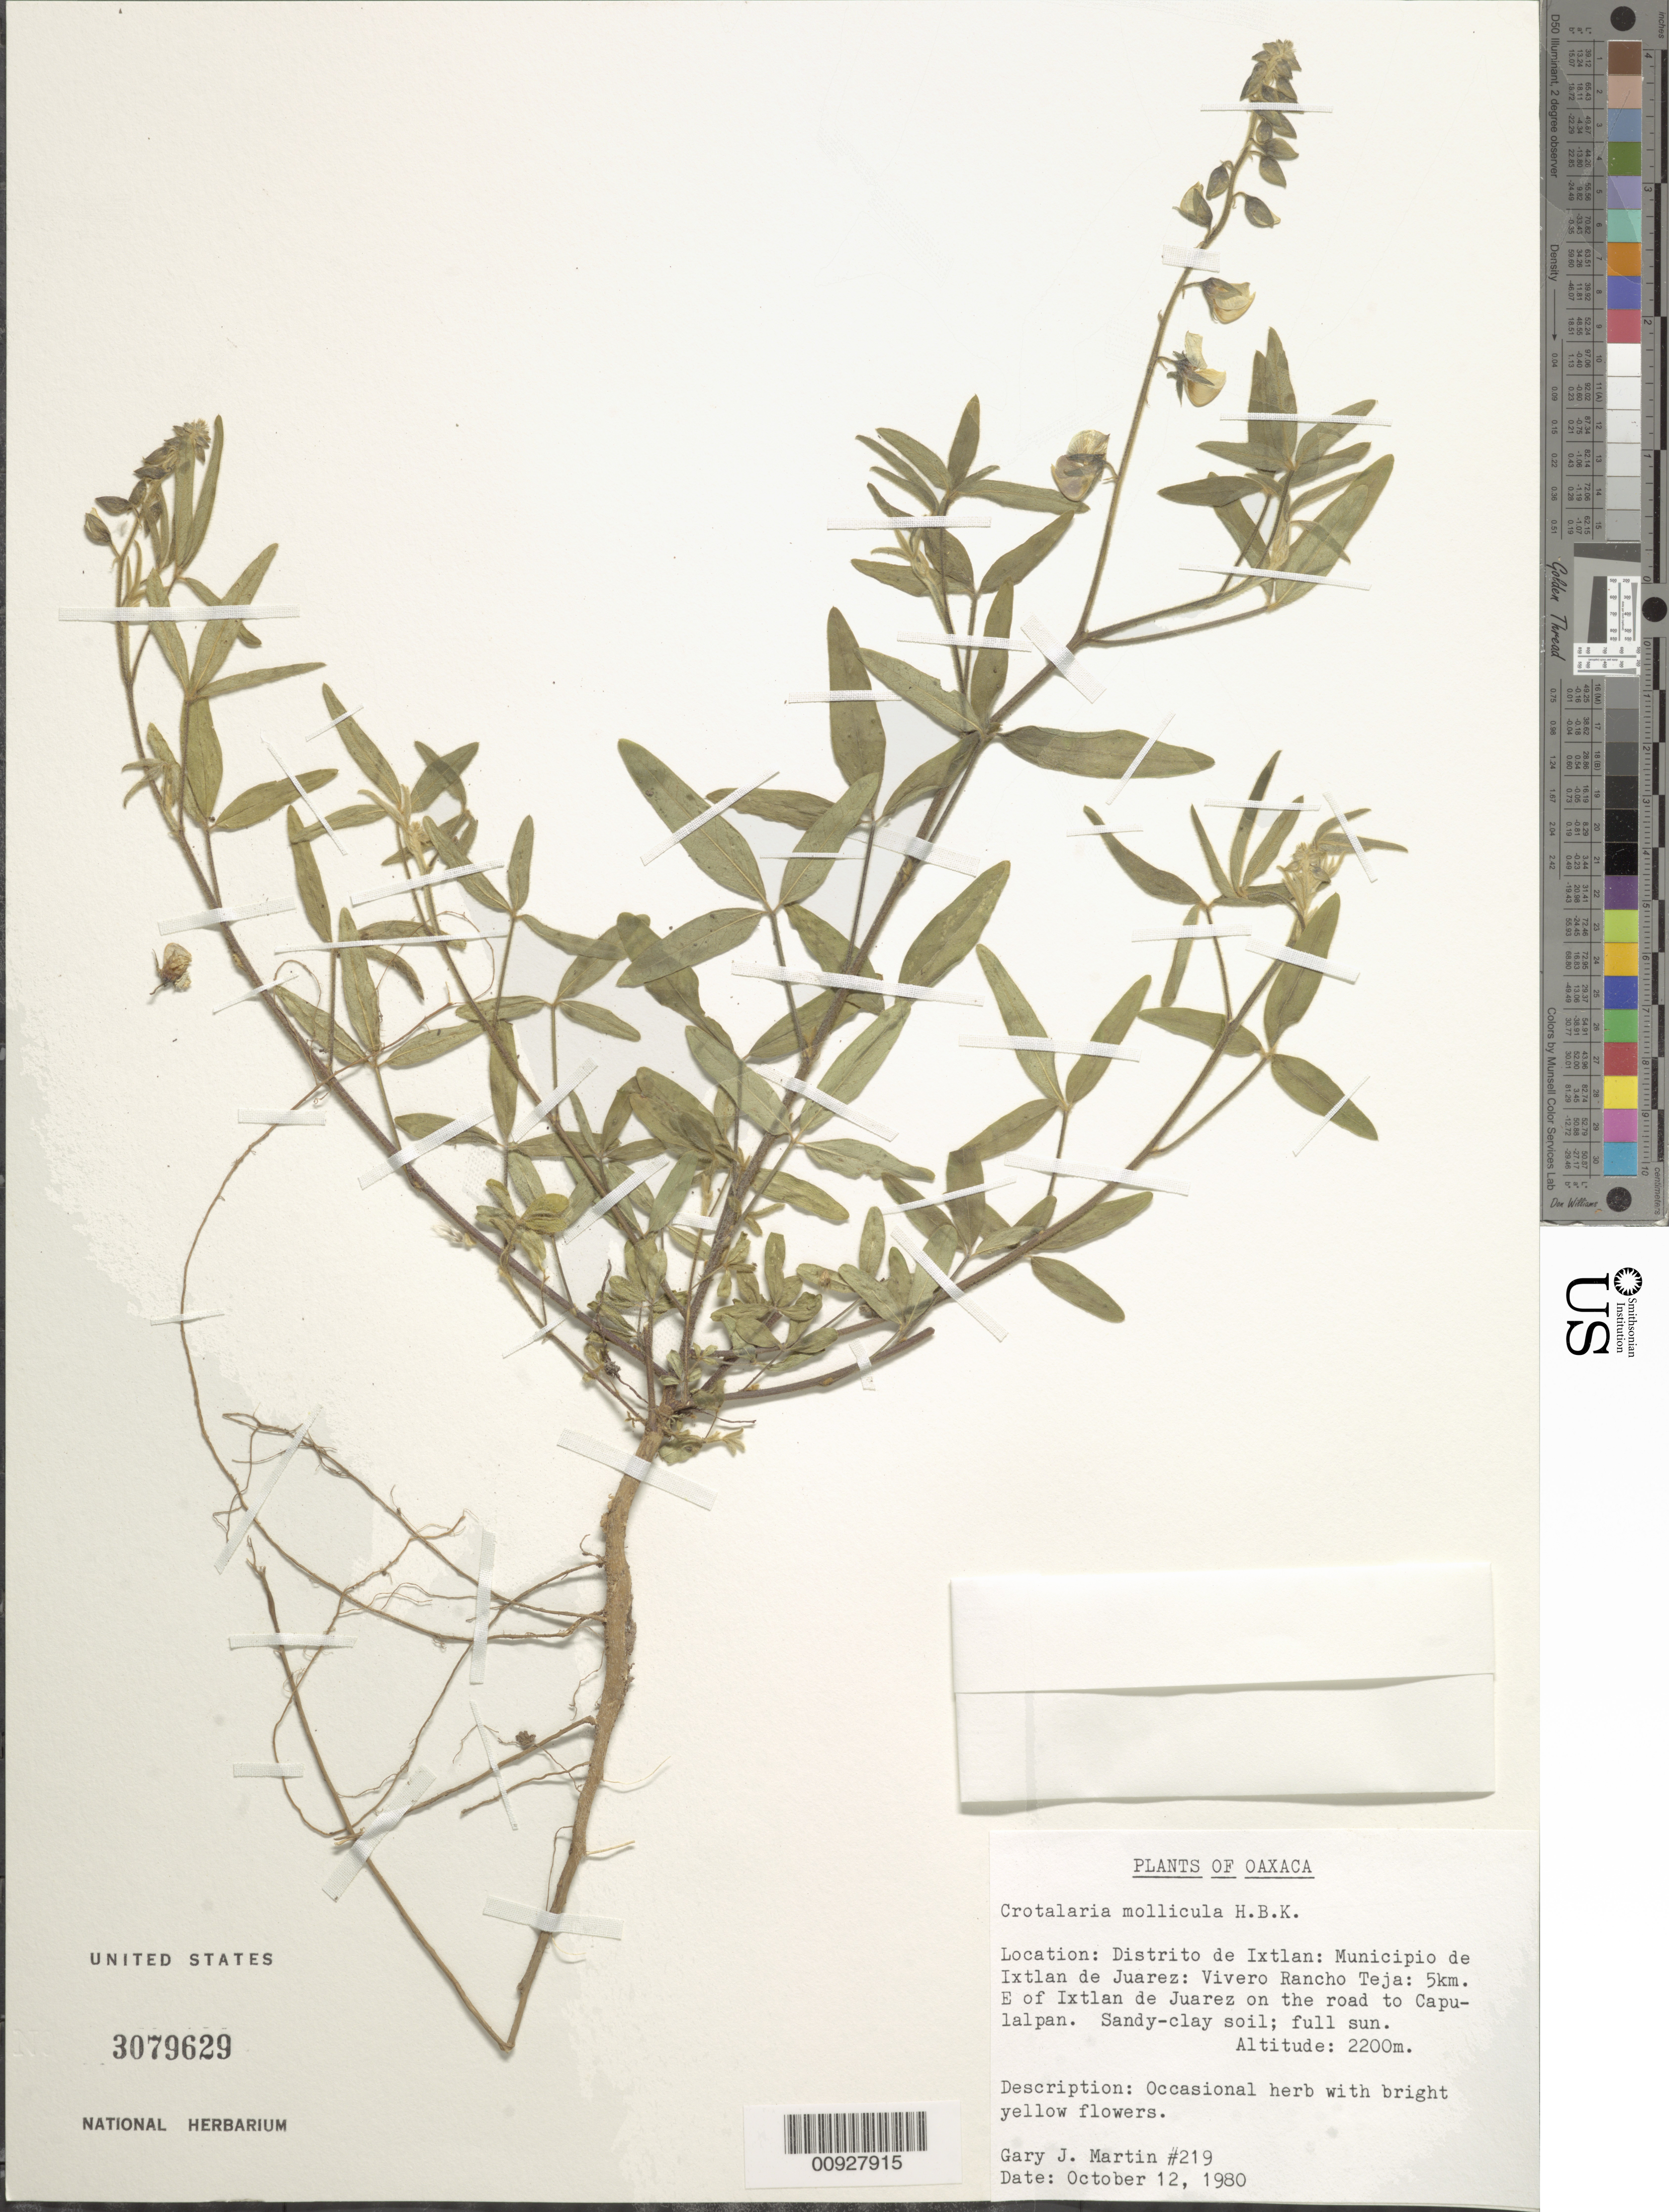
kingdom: Plantae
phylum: Tracheophyta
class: Magnoliopsida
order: Fabales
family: Fabaceae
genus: Crotalaria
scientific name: Crotalaria mollicula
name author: Kunth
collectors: G. J. Martin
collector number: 219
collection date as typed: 12 Oct 1980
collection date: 1980-10-12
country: Mexico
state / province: Oaxaca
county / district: Ixtlán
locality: Oaxaca: Distrito de Ixtlán: Municipio de Ixtlán de Juárez: Vivero Rancho Teja: 5 km. E of Ixtlán de Juárez on the road to Capulalpan.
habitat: Sandy clay soil; full sun.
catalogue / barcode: US 3079629